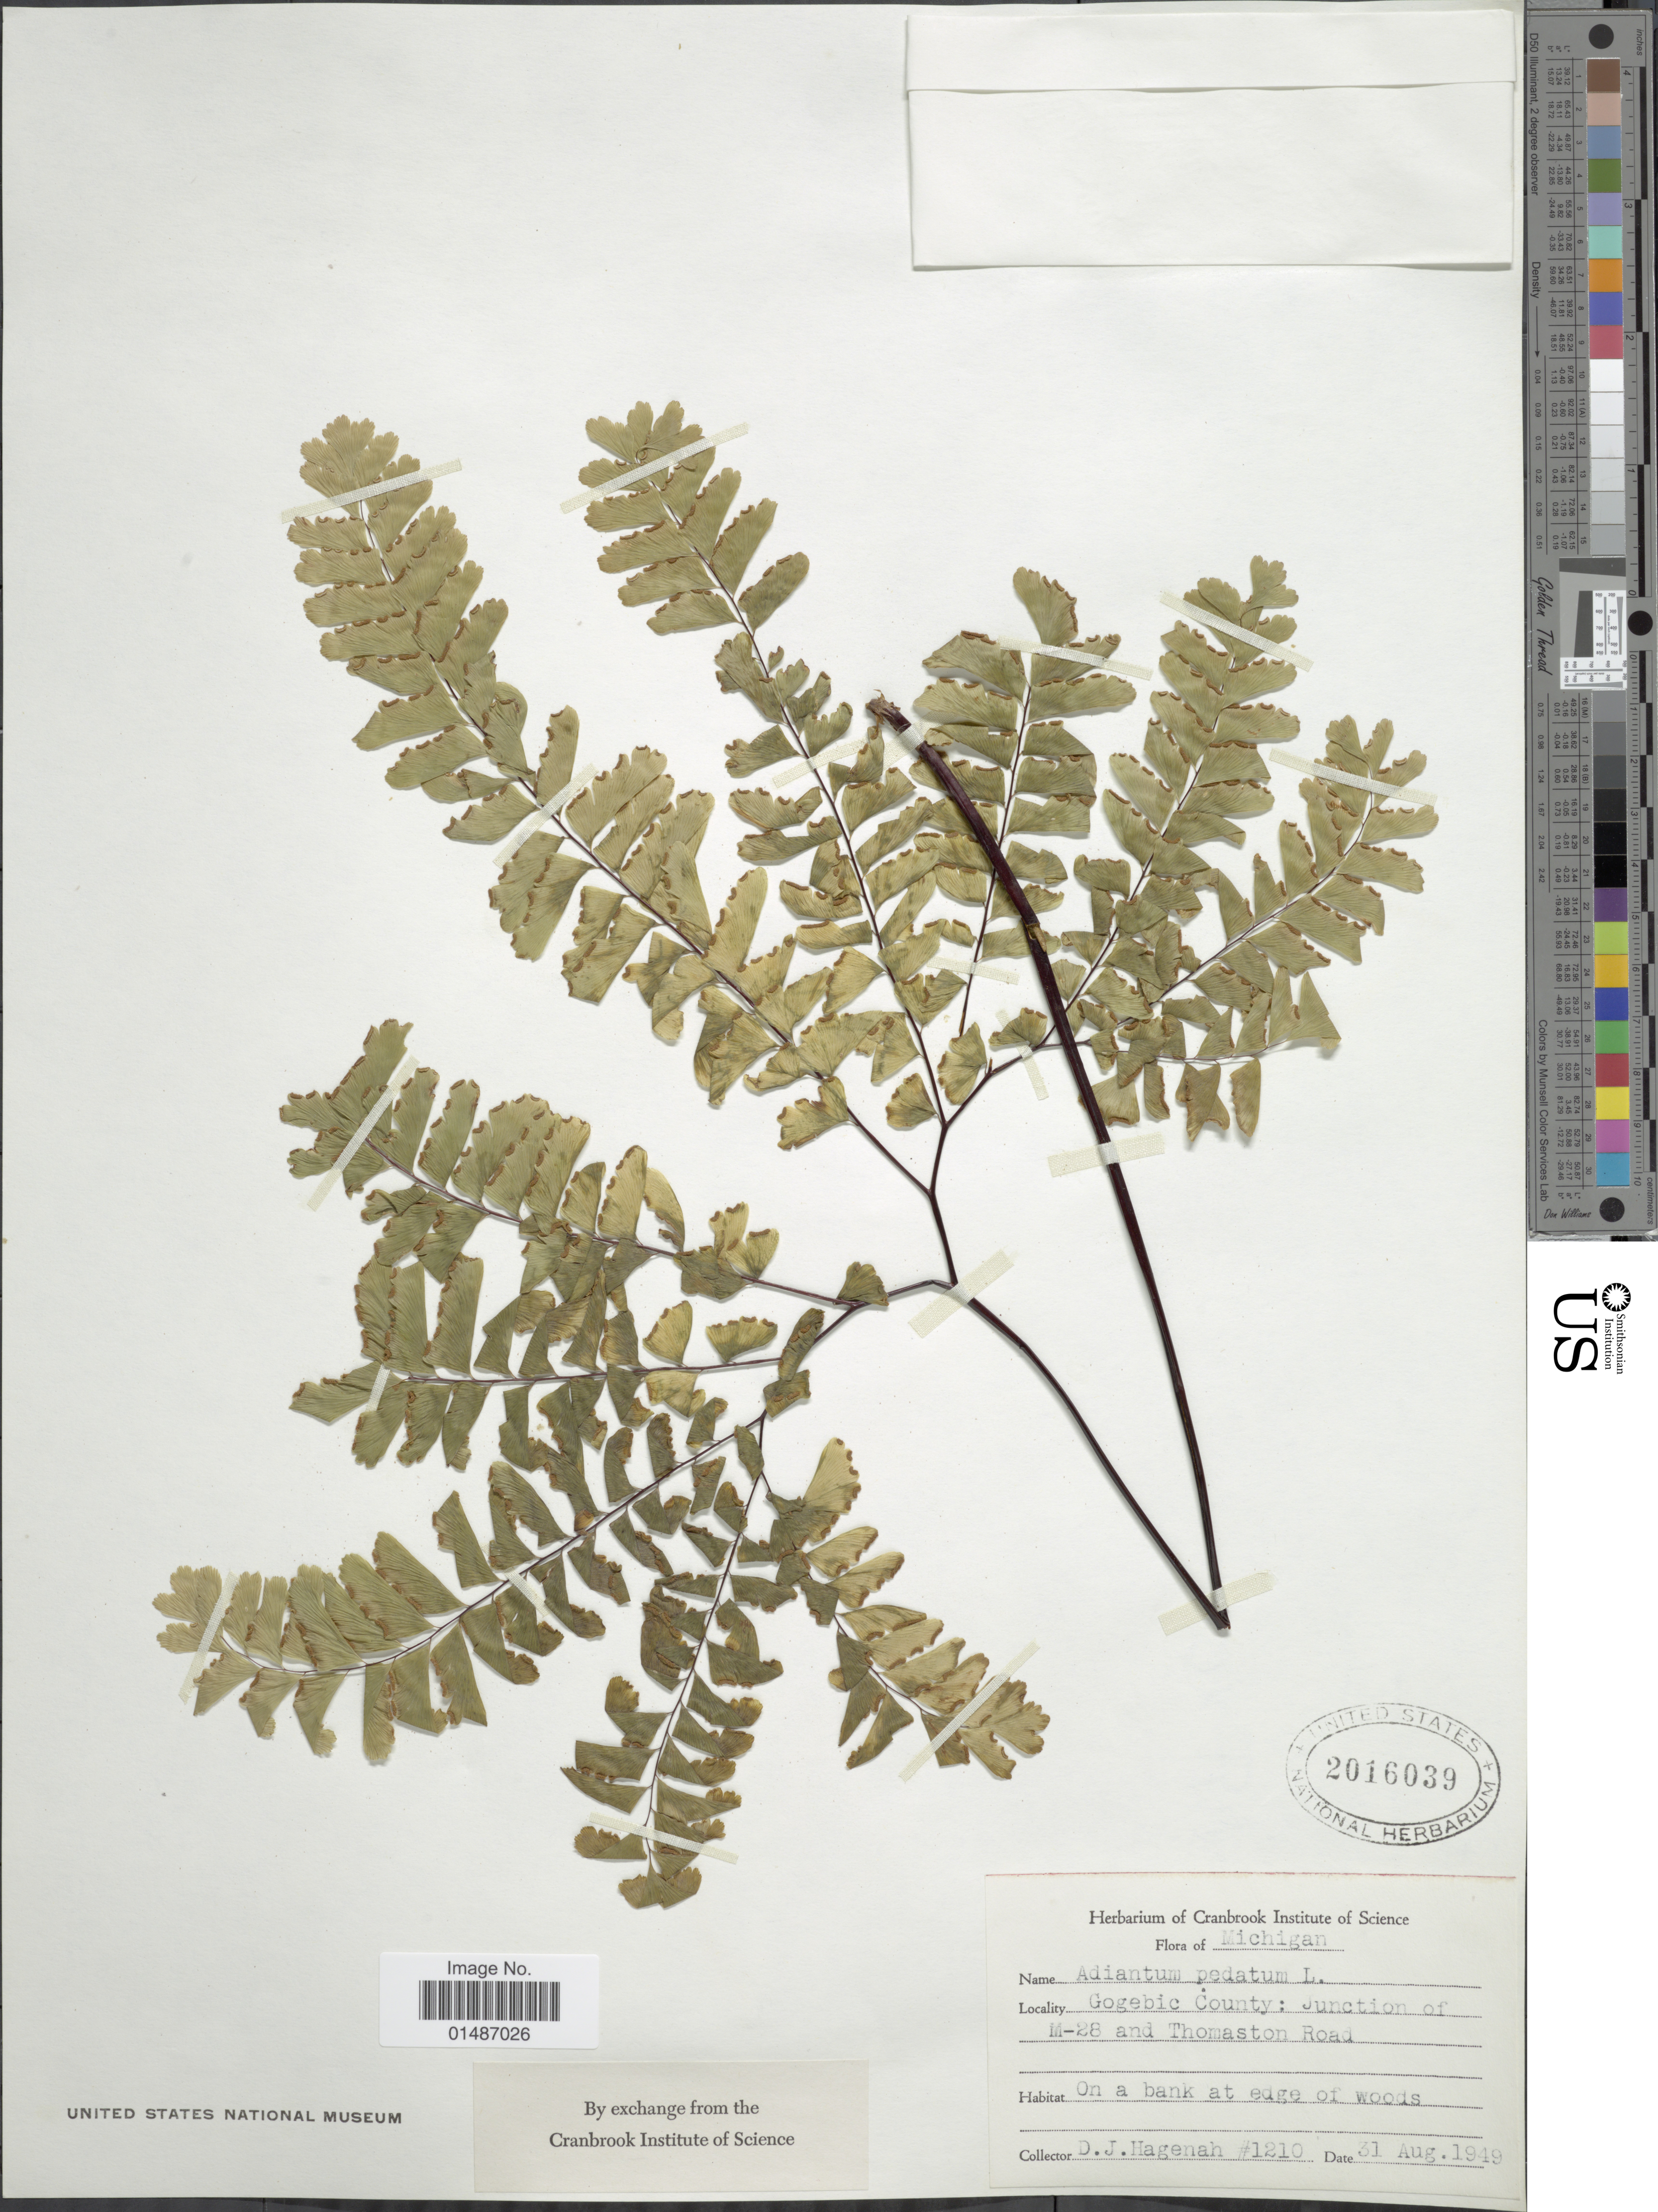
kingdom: Plantae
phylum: Tracheophyta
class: Polypodiopsida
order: Polypodiales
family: Pteridaceae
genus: Adiantum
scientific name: Adiantum pedatum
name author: L.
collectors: D. Hagenah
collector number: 1210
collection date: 1949-08-31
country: United States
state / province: Michigan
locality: Gogebic County: Junction of M-28 and Thomaston Road.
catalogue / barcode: US 2016039